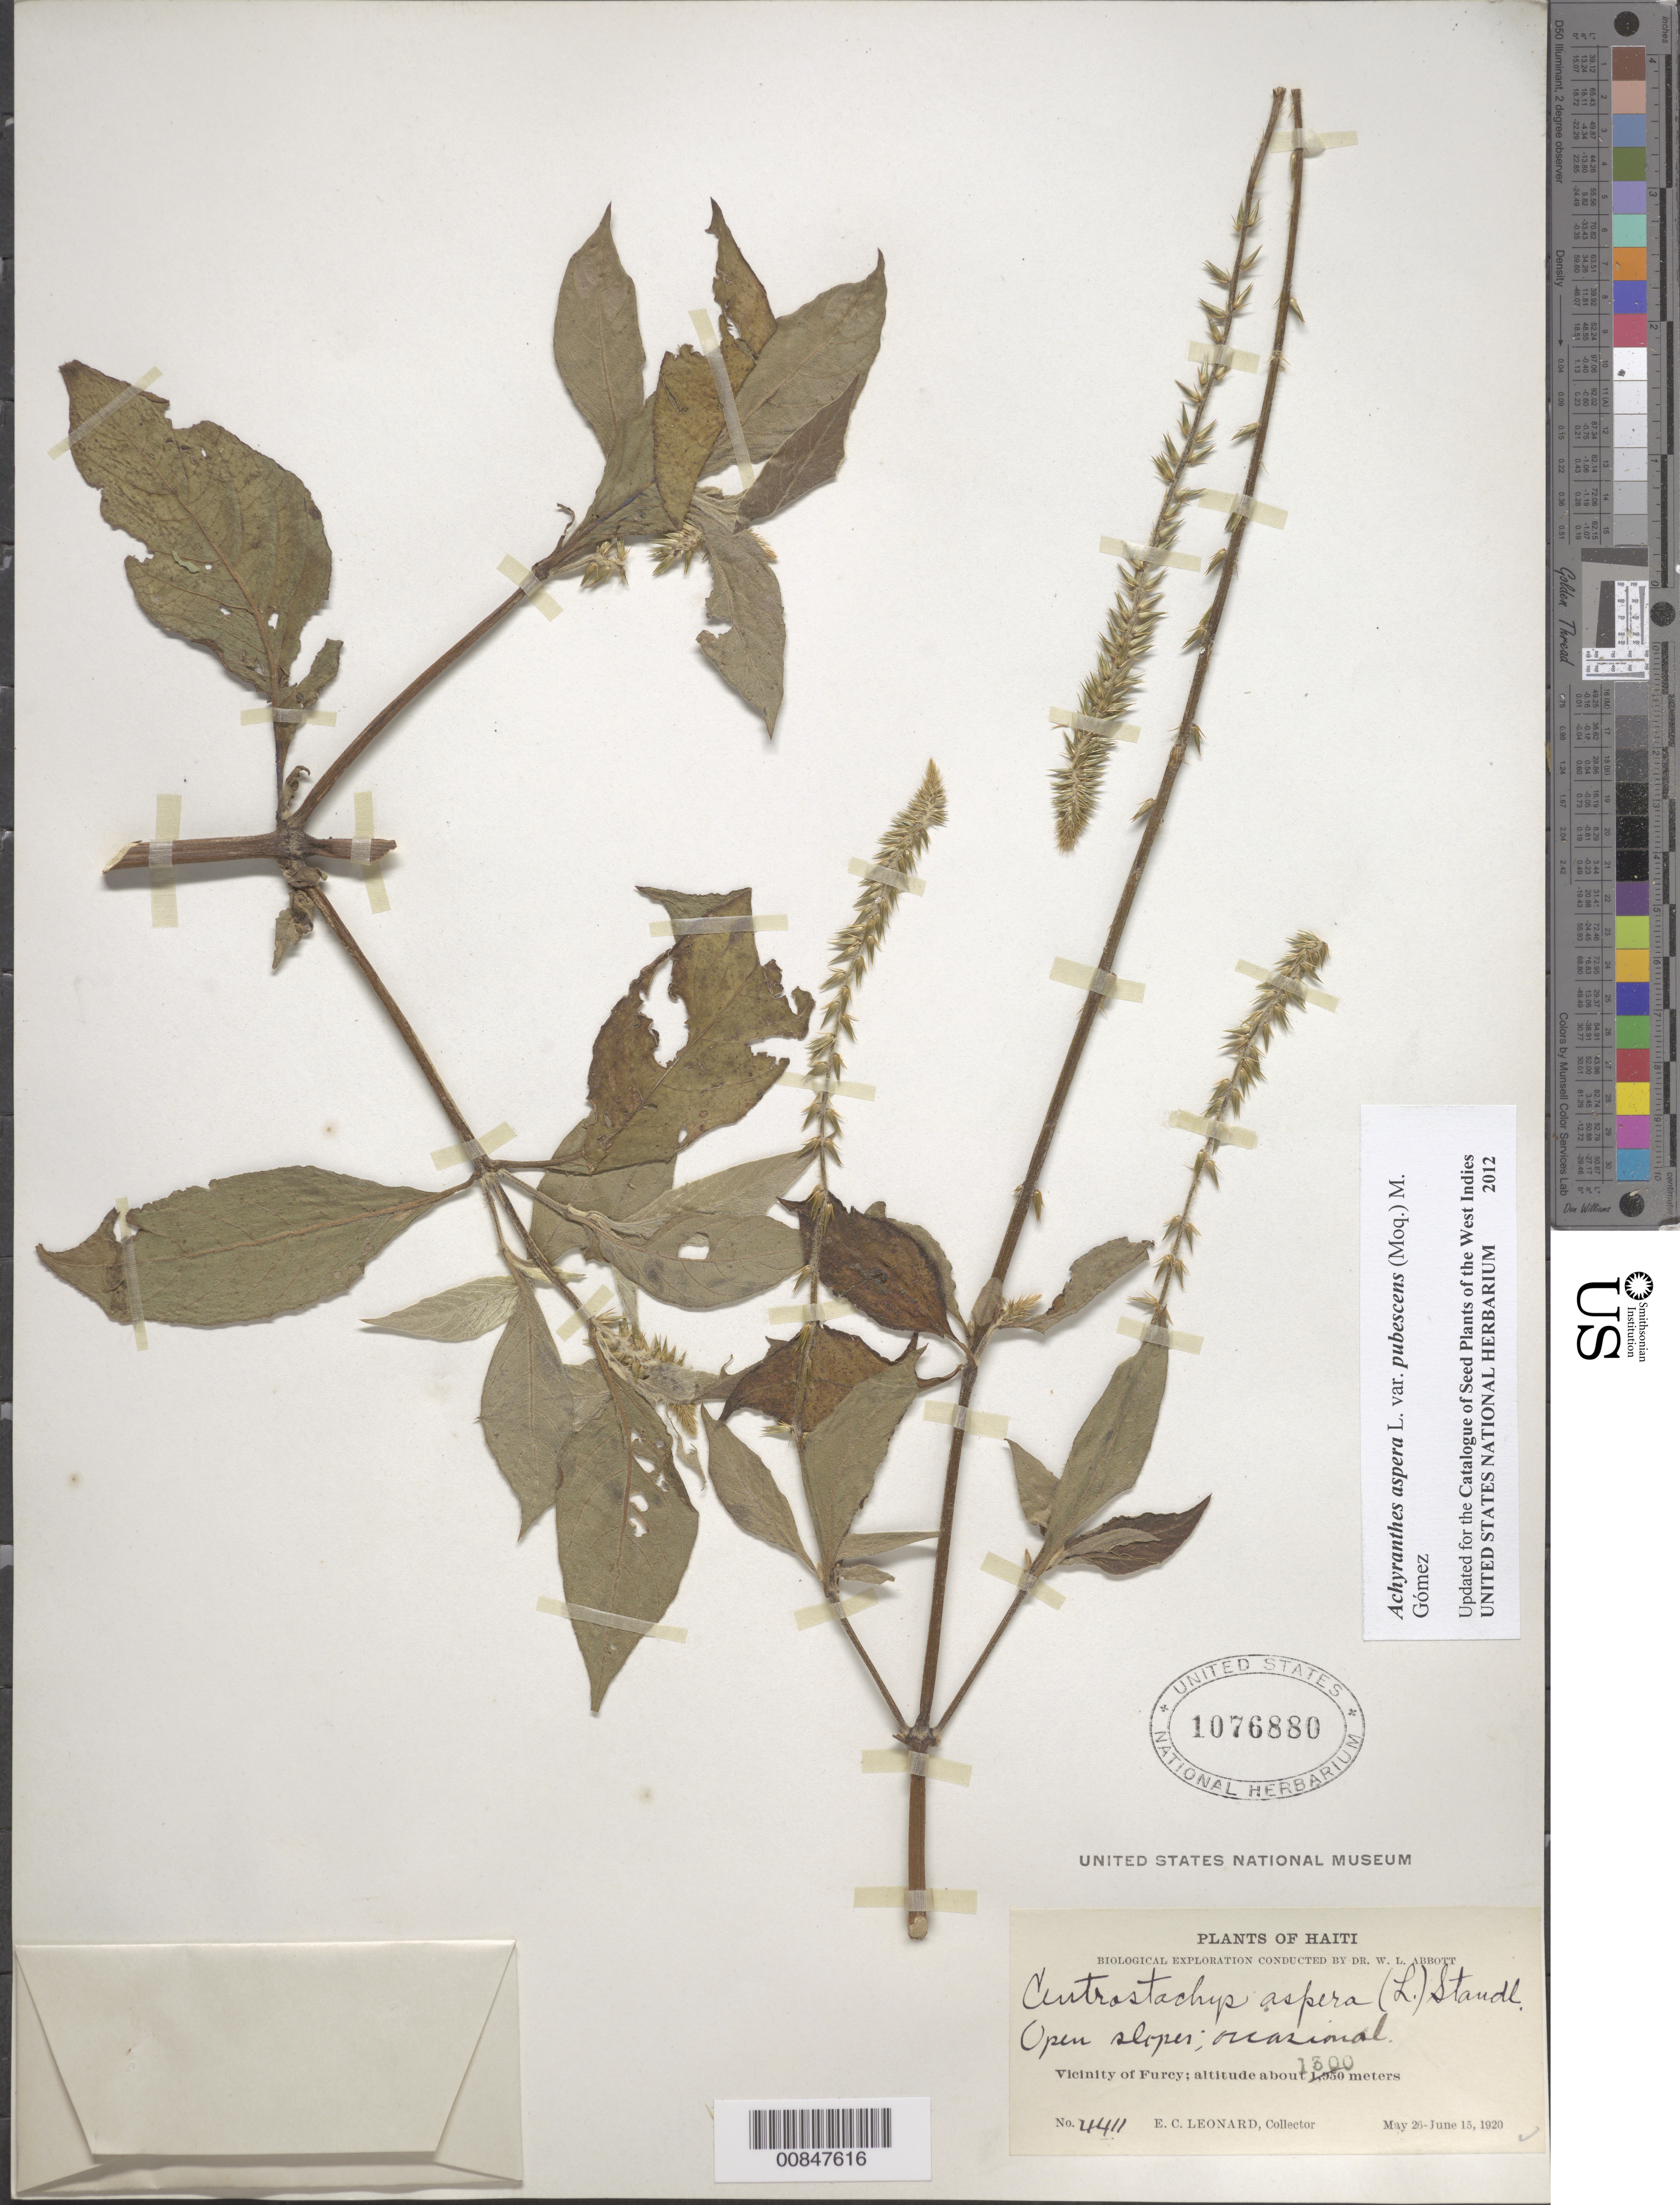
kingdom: Plantae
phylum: Tracheophyta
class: Magnoliopsida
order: Caryophyllales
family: Amaranthaceae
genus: Achyranthes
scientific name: Achyranthes aspera var. pubescens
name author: (Moq.) M. Gómez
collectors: E. C. Leonard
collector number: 4411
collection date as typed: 26 May 1920 to 15 Jun 1920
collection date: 1920-05-26/1920-06-15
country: Haiti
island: Hispaniola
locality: Vicinity of Furcy.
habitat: Open slopes.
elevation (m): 1300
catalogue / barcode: US 1076880